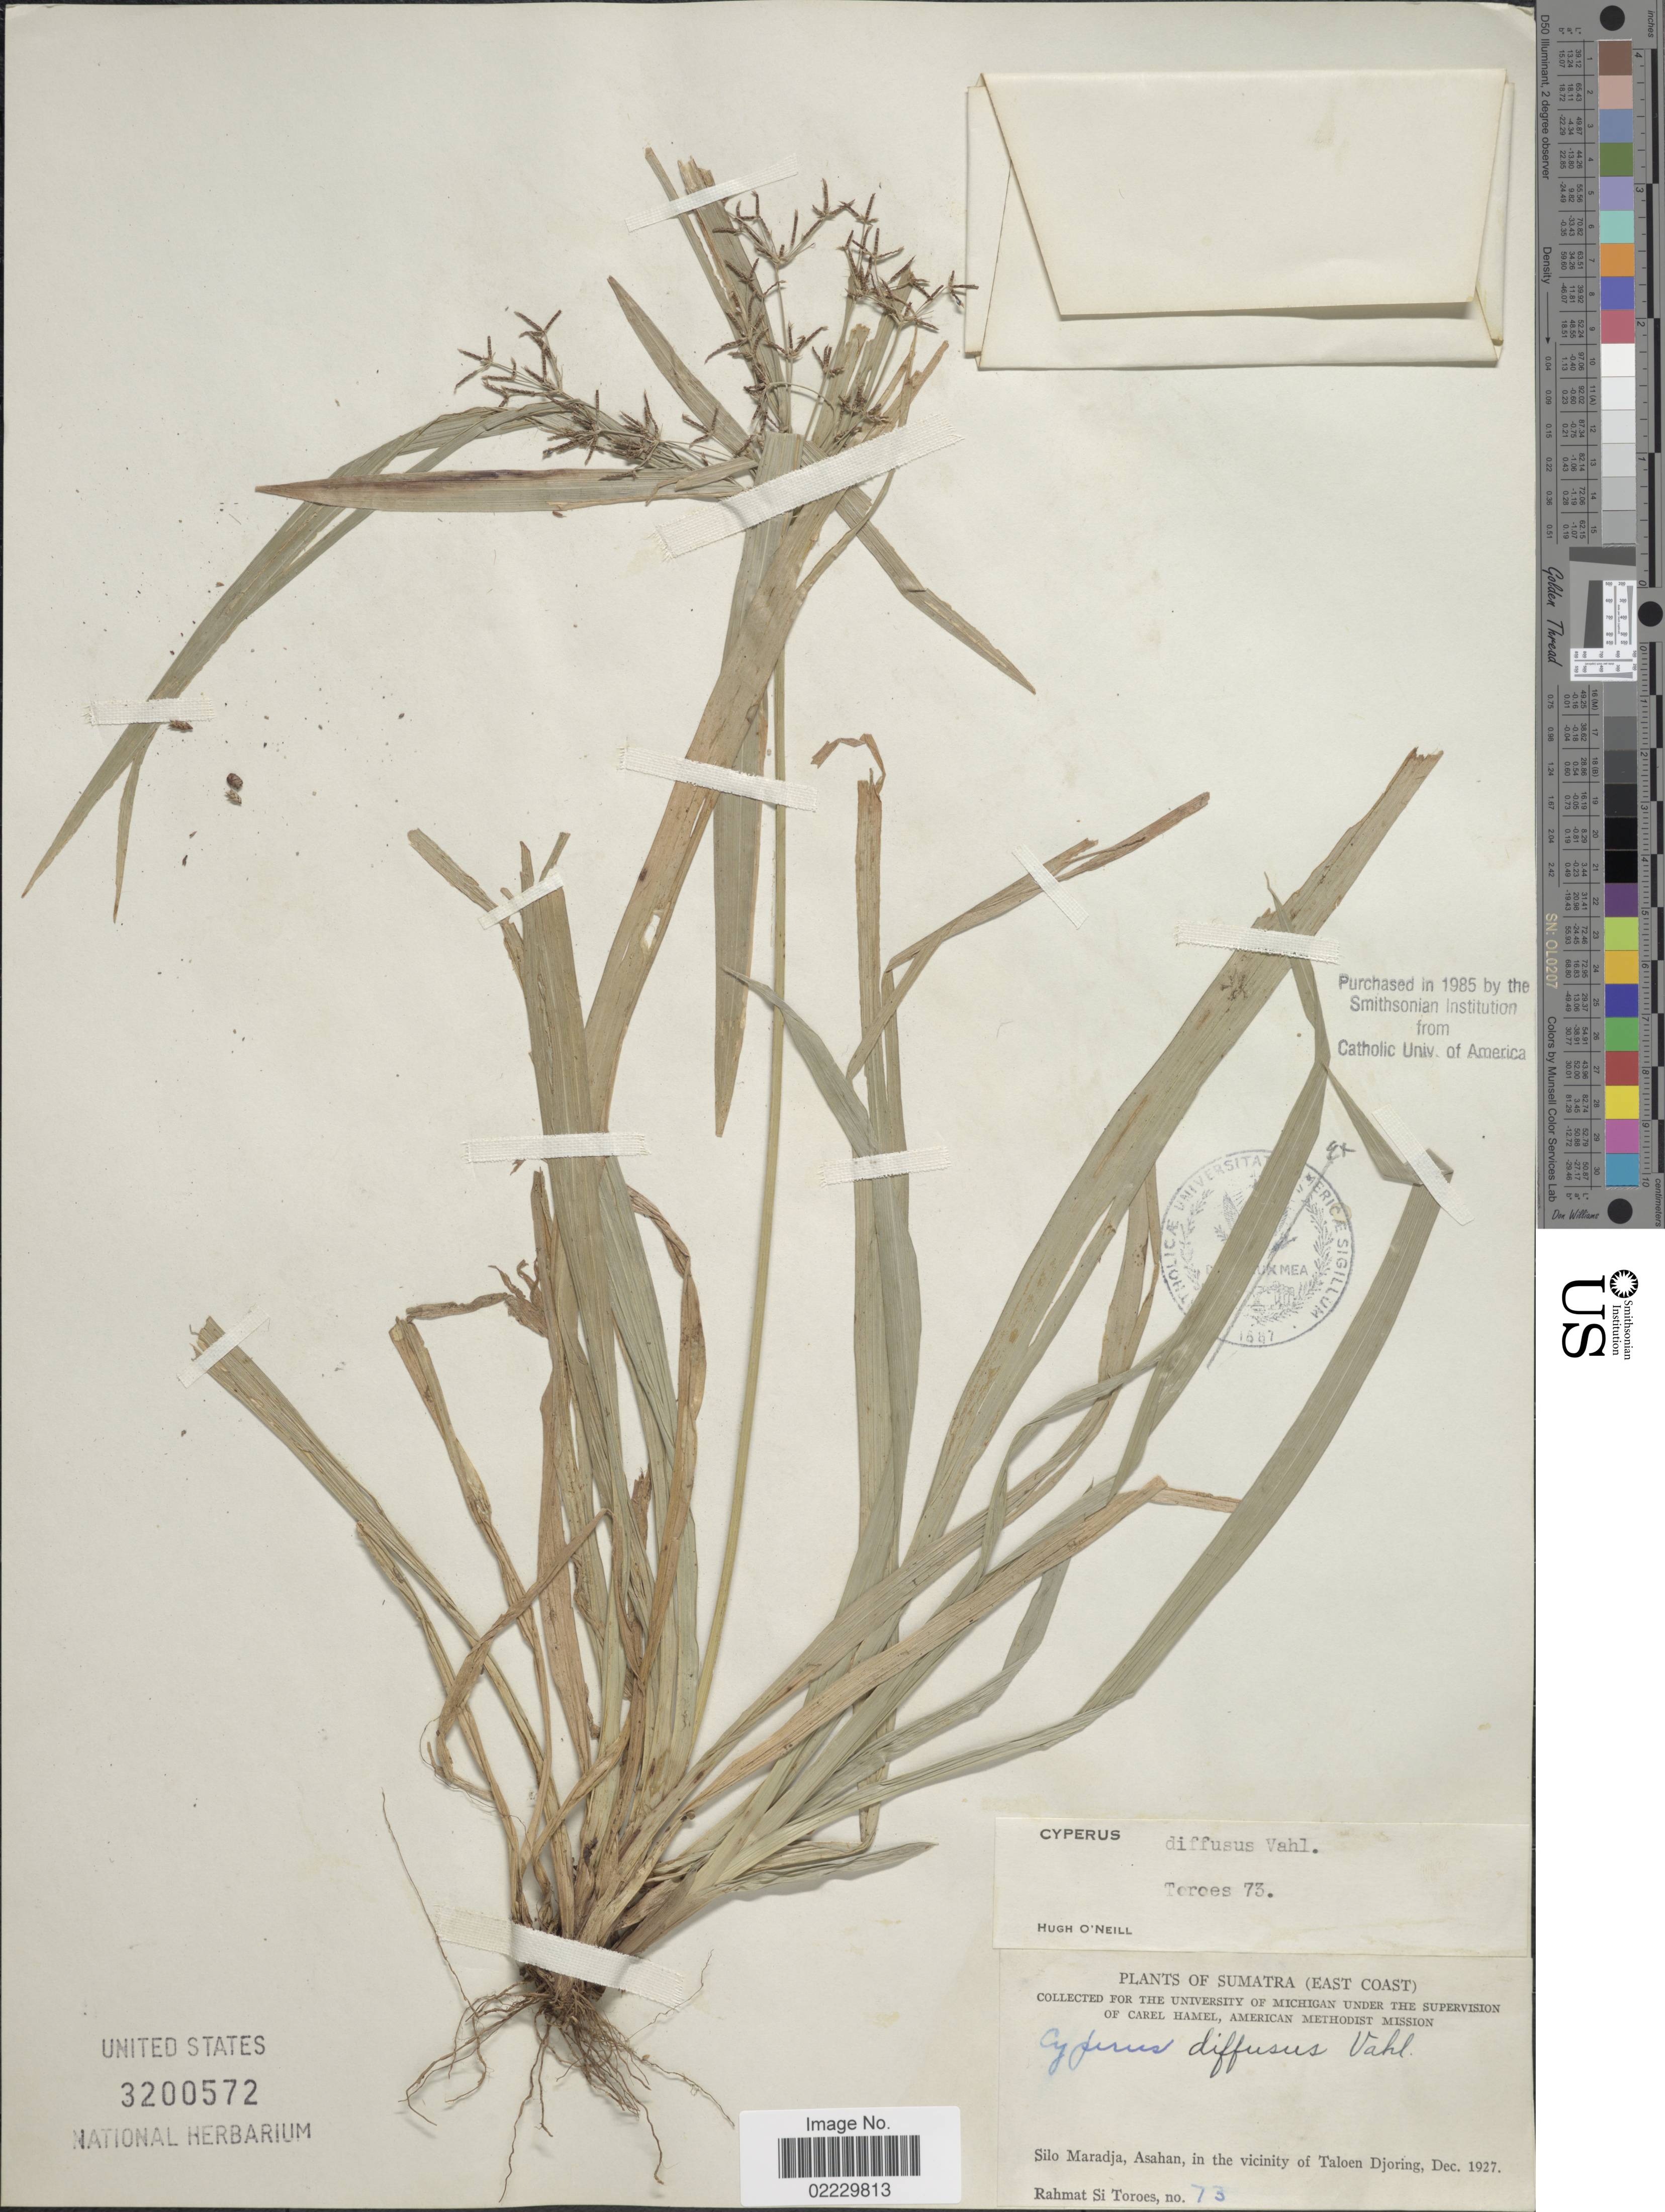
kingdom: Plantae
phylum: Tracheophyta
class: Liliopsida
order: Poales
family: Cyperaceae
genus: Cyperus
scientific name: Cyperus diffusus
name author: Vahl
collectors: Rahmat Si Boeea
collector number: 73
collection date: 1927-12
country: Indonesia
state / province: Sumatra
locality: East Coast, Silo Maradja, Asahan, in the vicinity of Taloen Djoring [interpreted]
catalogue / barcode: US 3200572